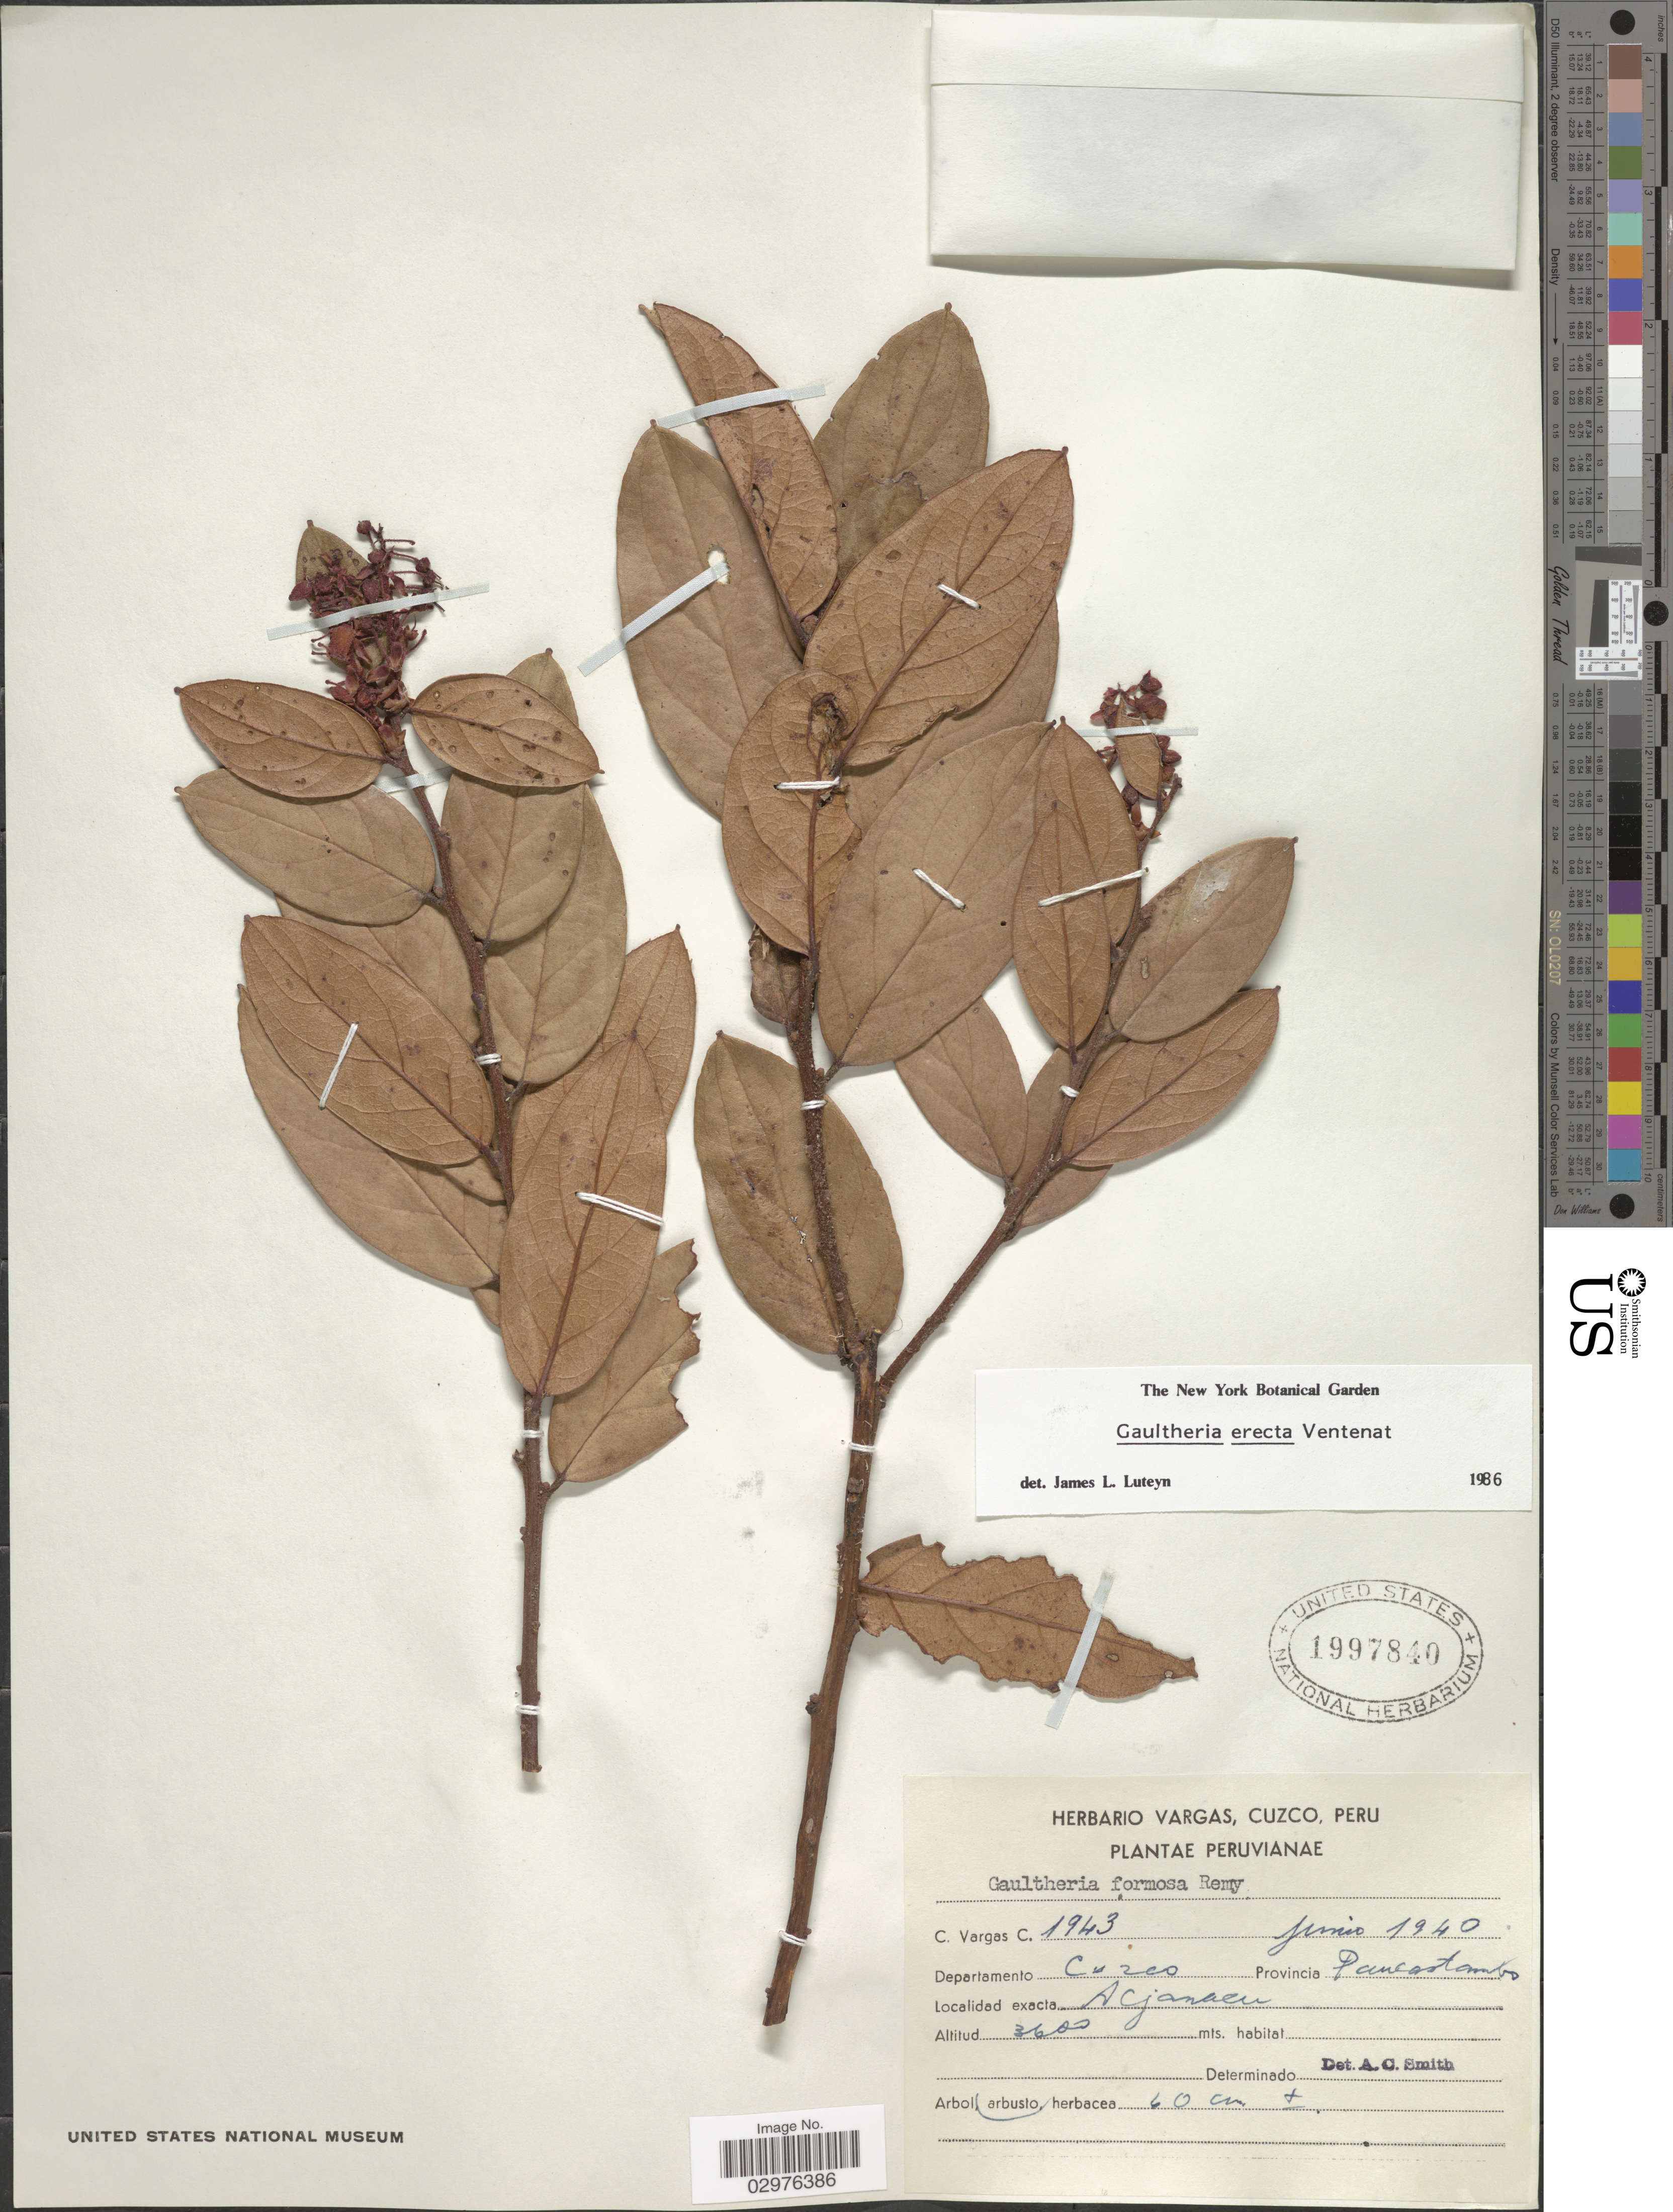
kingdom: Plantae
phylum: Tracheophyta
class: Magnoliopsida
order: Ericales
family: Ericaceae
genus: Gaultheria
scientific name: Gaultheria erecta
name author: Vent.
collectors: C. Vargas Calderón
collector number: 1943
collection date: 1940-06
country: Peru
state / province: Cusco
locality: Departamento Cuzco. Provincia Paucartambo. Acjanacu.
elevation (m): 3600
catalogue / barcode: US 1997840